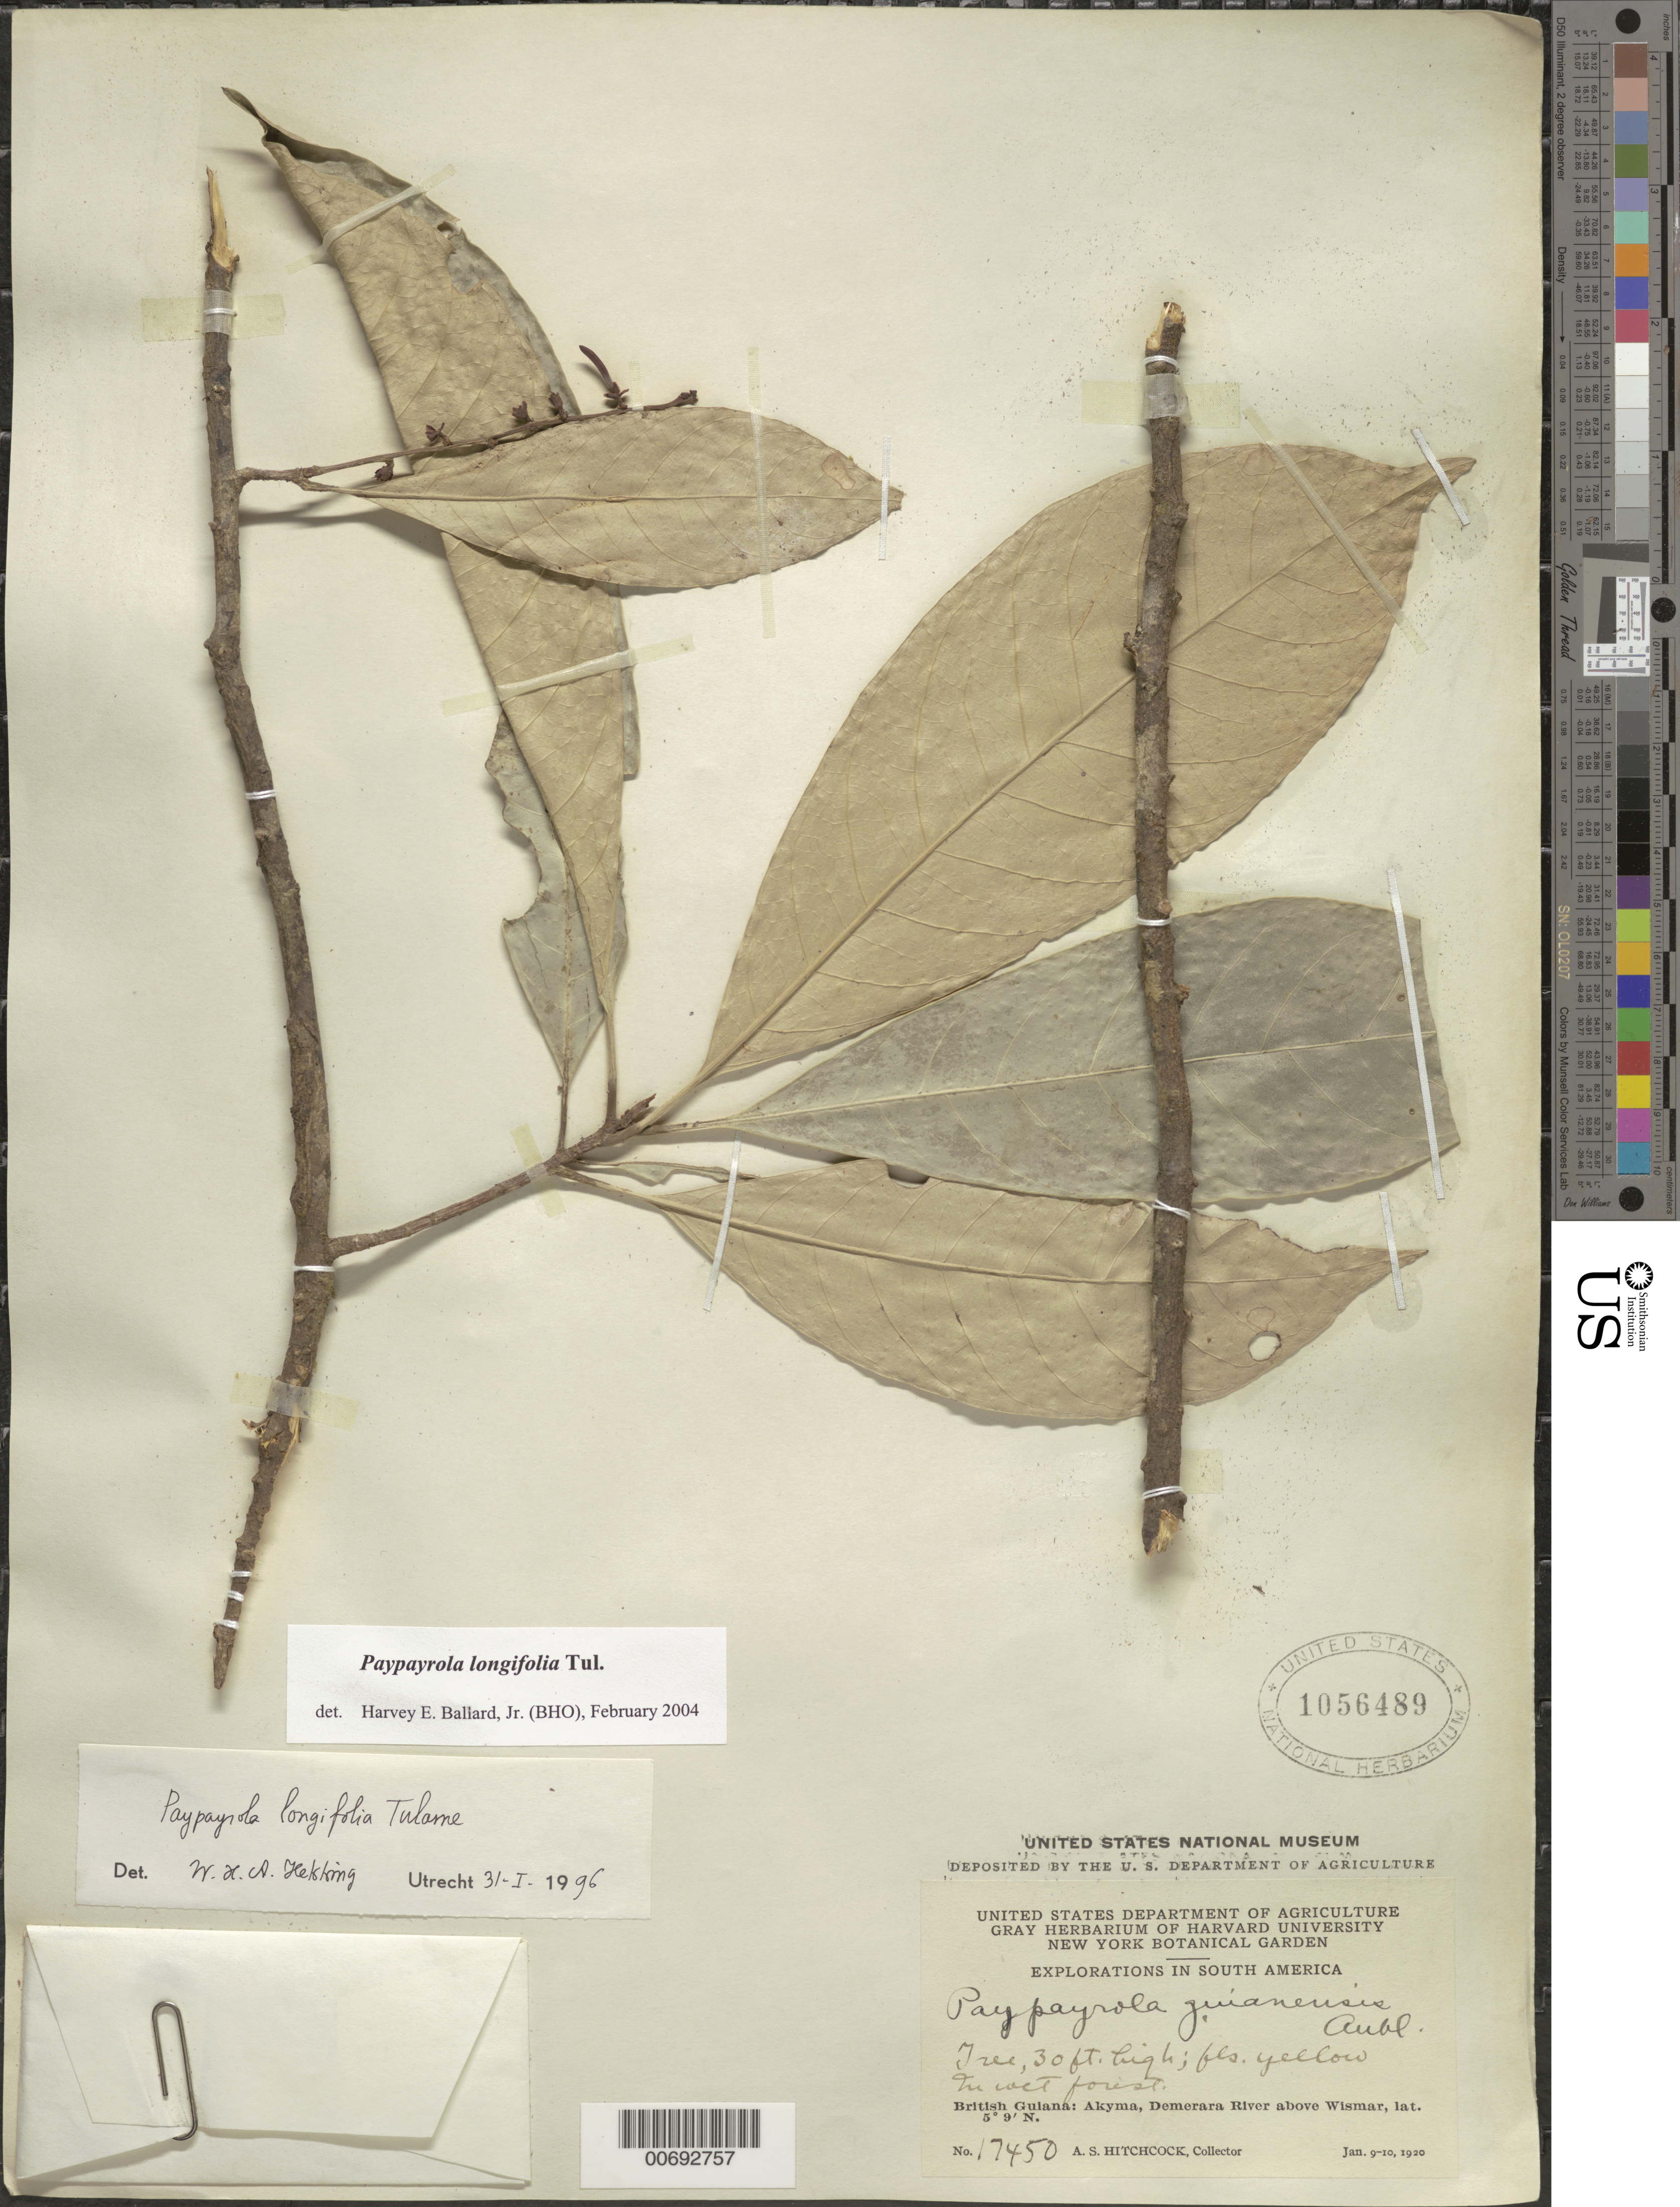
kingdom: Plantae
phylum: Tracheophyta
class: Magnoliopsida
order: Malpighiales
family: Violaceae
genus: Paypayrola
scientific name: Paypayrola longifolia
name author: Tul.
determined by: Hekking, W. H. A.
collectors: A. S. Hitchcock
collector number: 17450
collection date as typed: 9-Jan-20 to 10-Jan-20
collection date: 1920-01-09/1920-01-10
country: Guyana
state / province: U. Demerara-Berbice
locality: Akyma, Demerara River above Wismar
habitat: Wet forest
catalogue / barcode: US 1056489